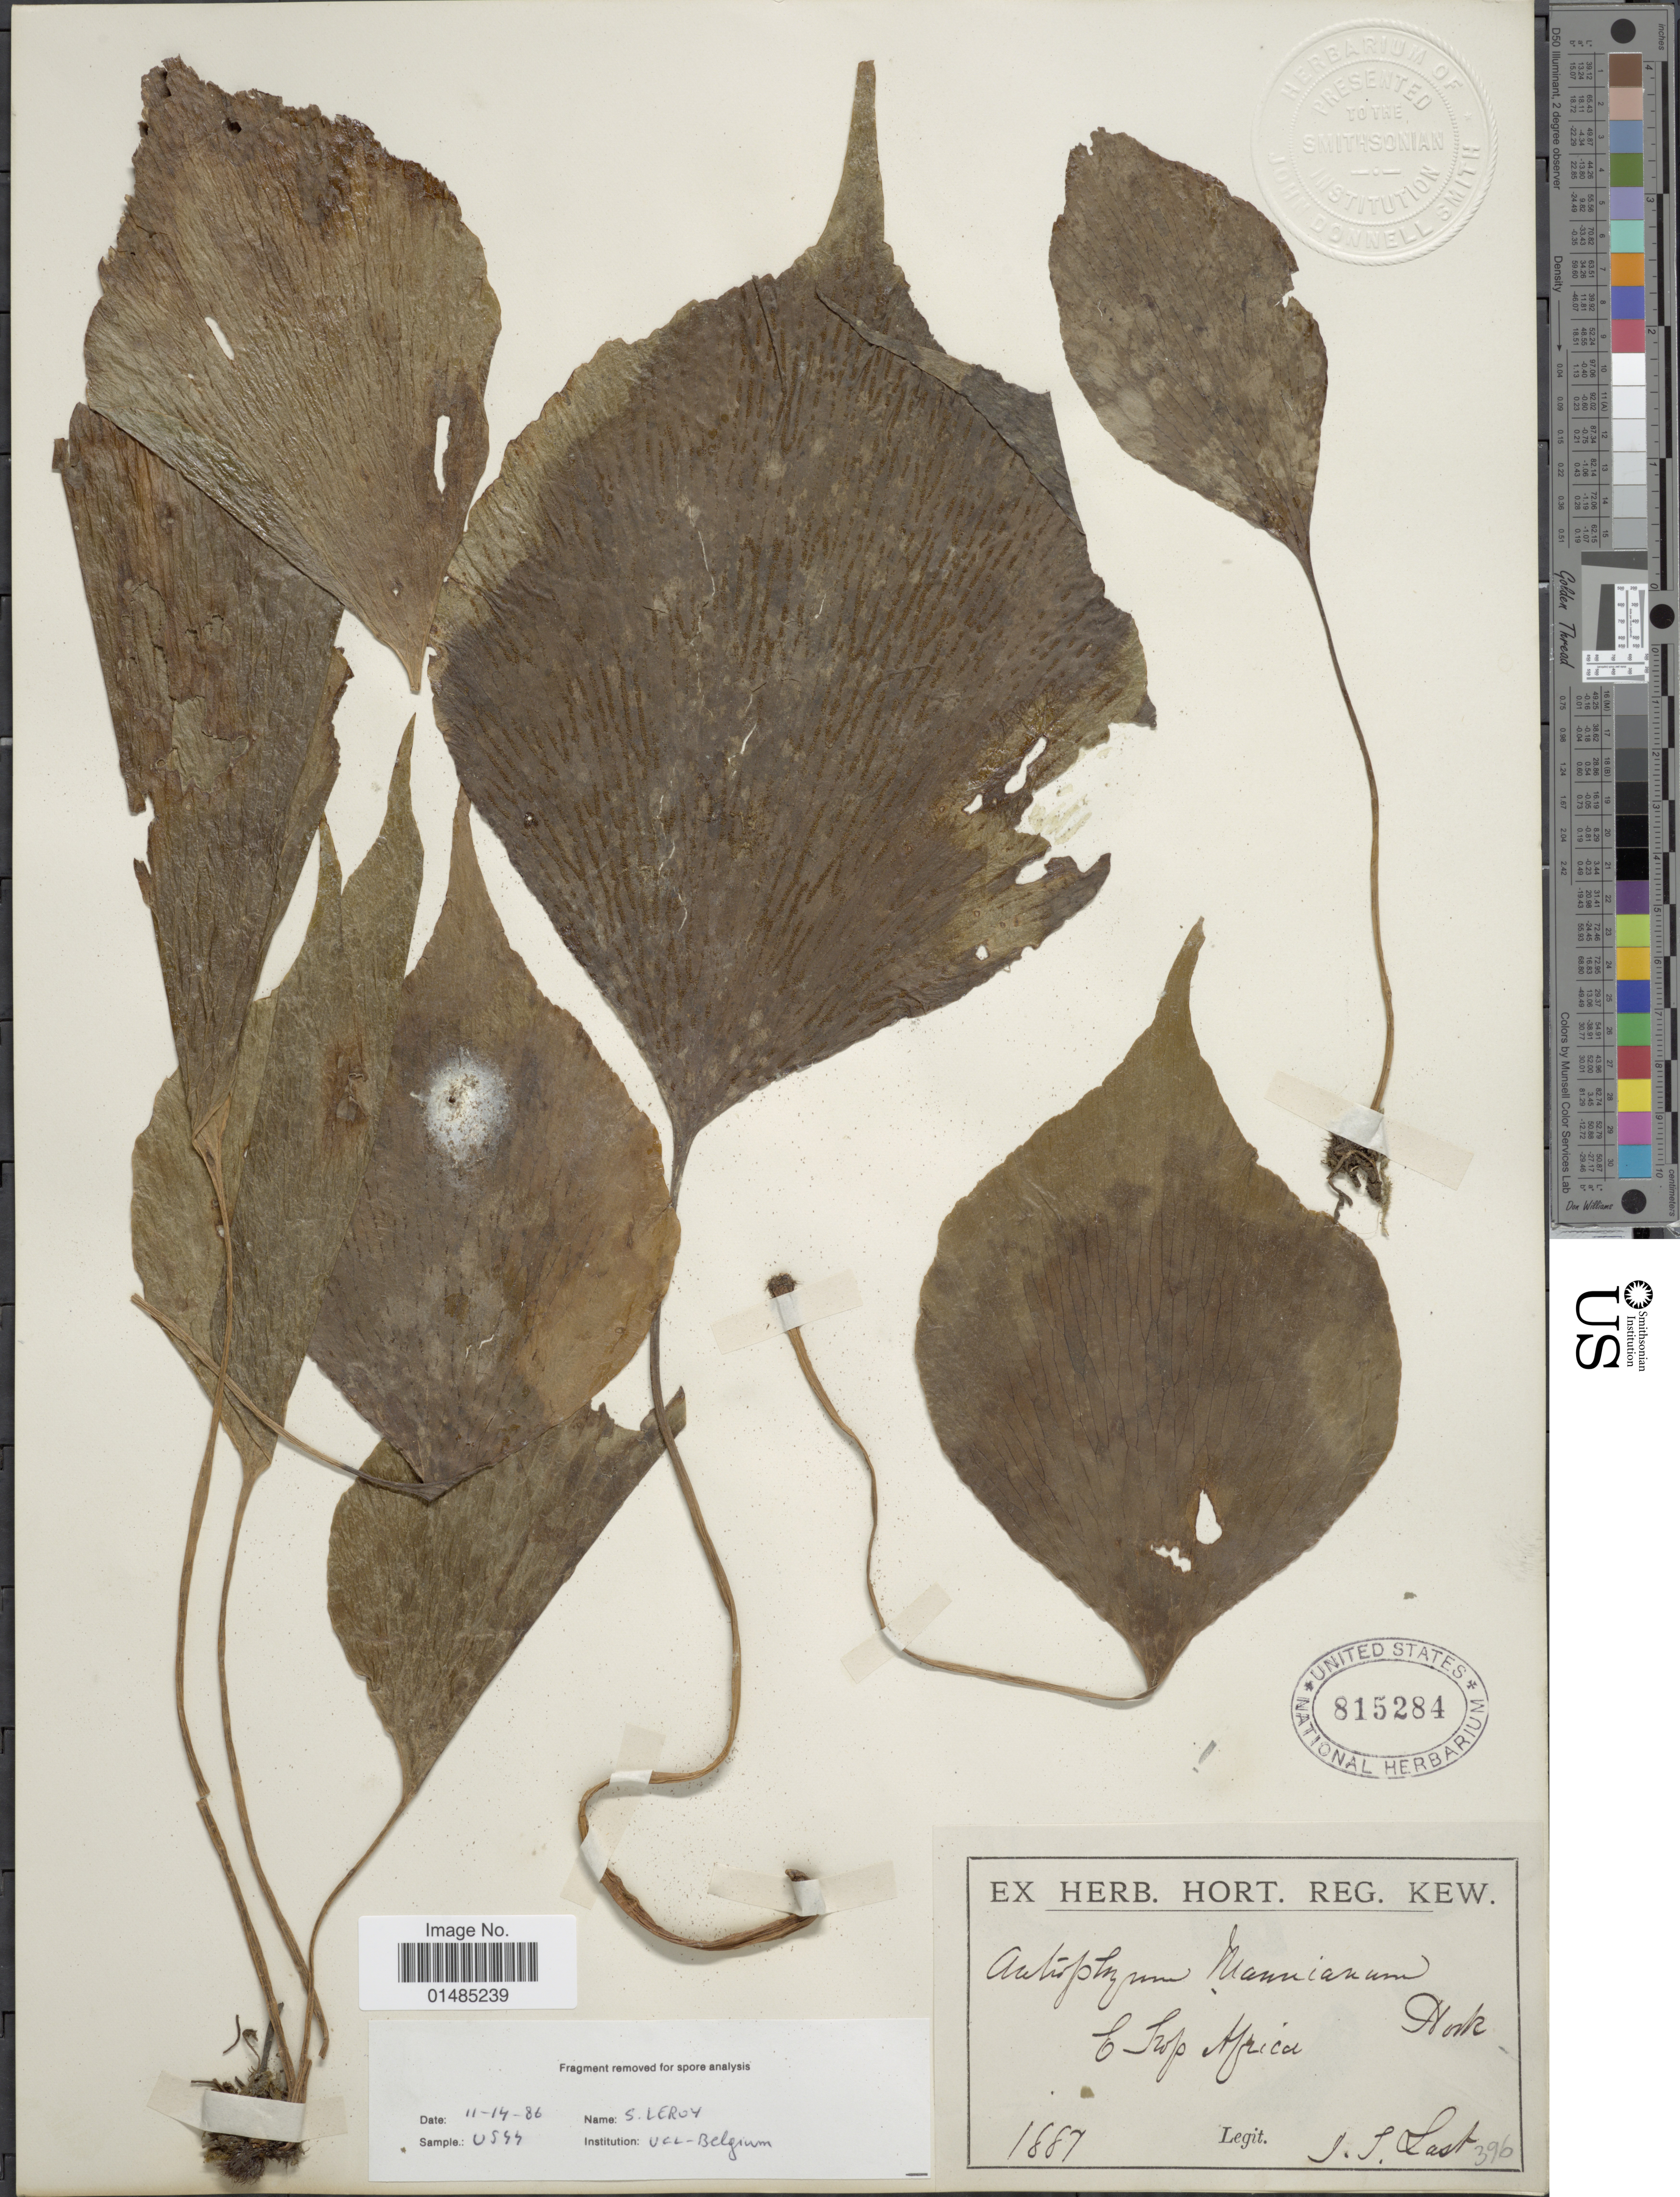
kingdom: Plantae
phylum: Tracheophyta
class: Polypodiopsida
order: Polypodiales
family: Pteridaceae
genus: Antrophyum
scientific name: Antrophyum mannianum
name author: Hook.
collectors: J. Last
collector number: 396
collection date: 1887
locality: E Trop Africa [interpreted]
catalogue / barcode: US 815284